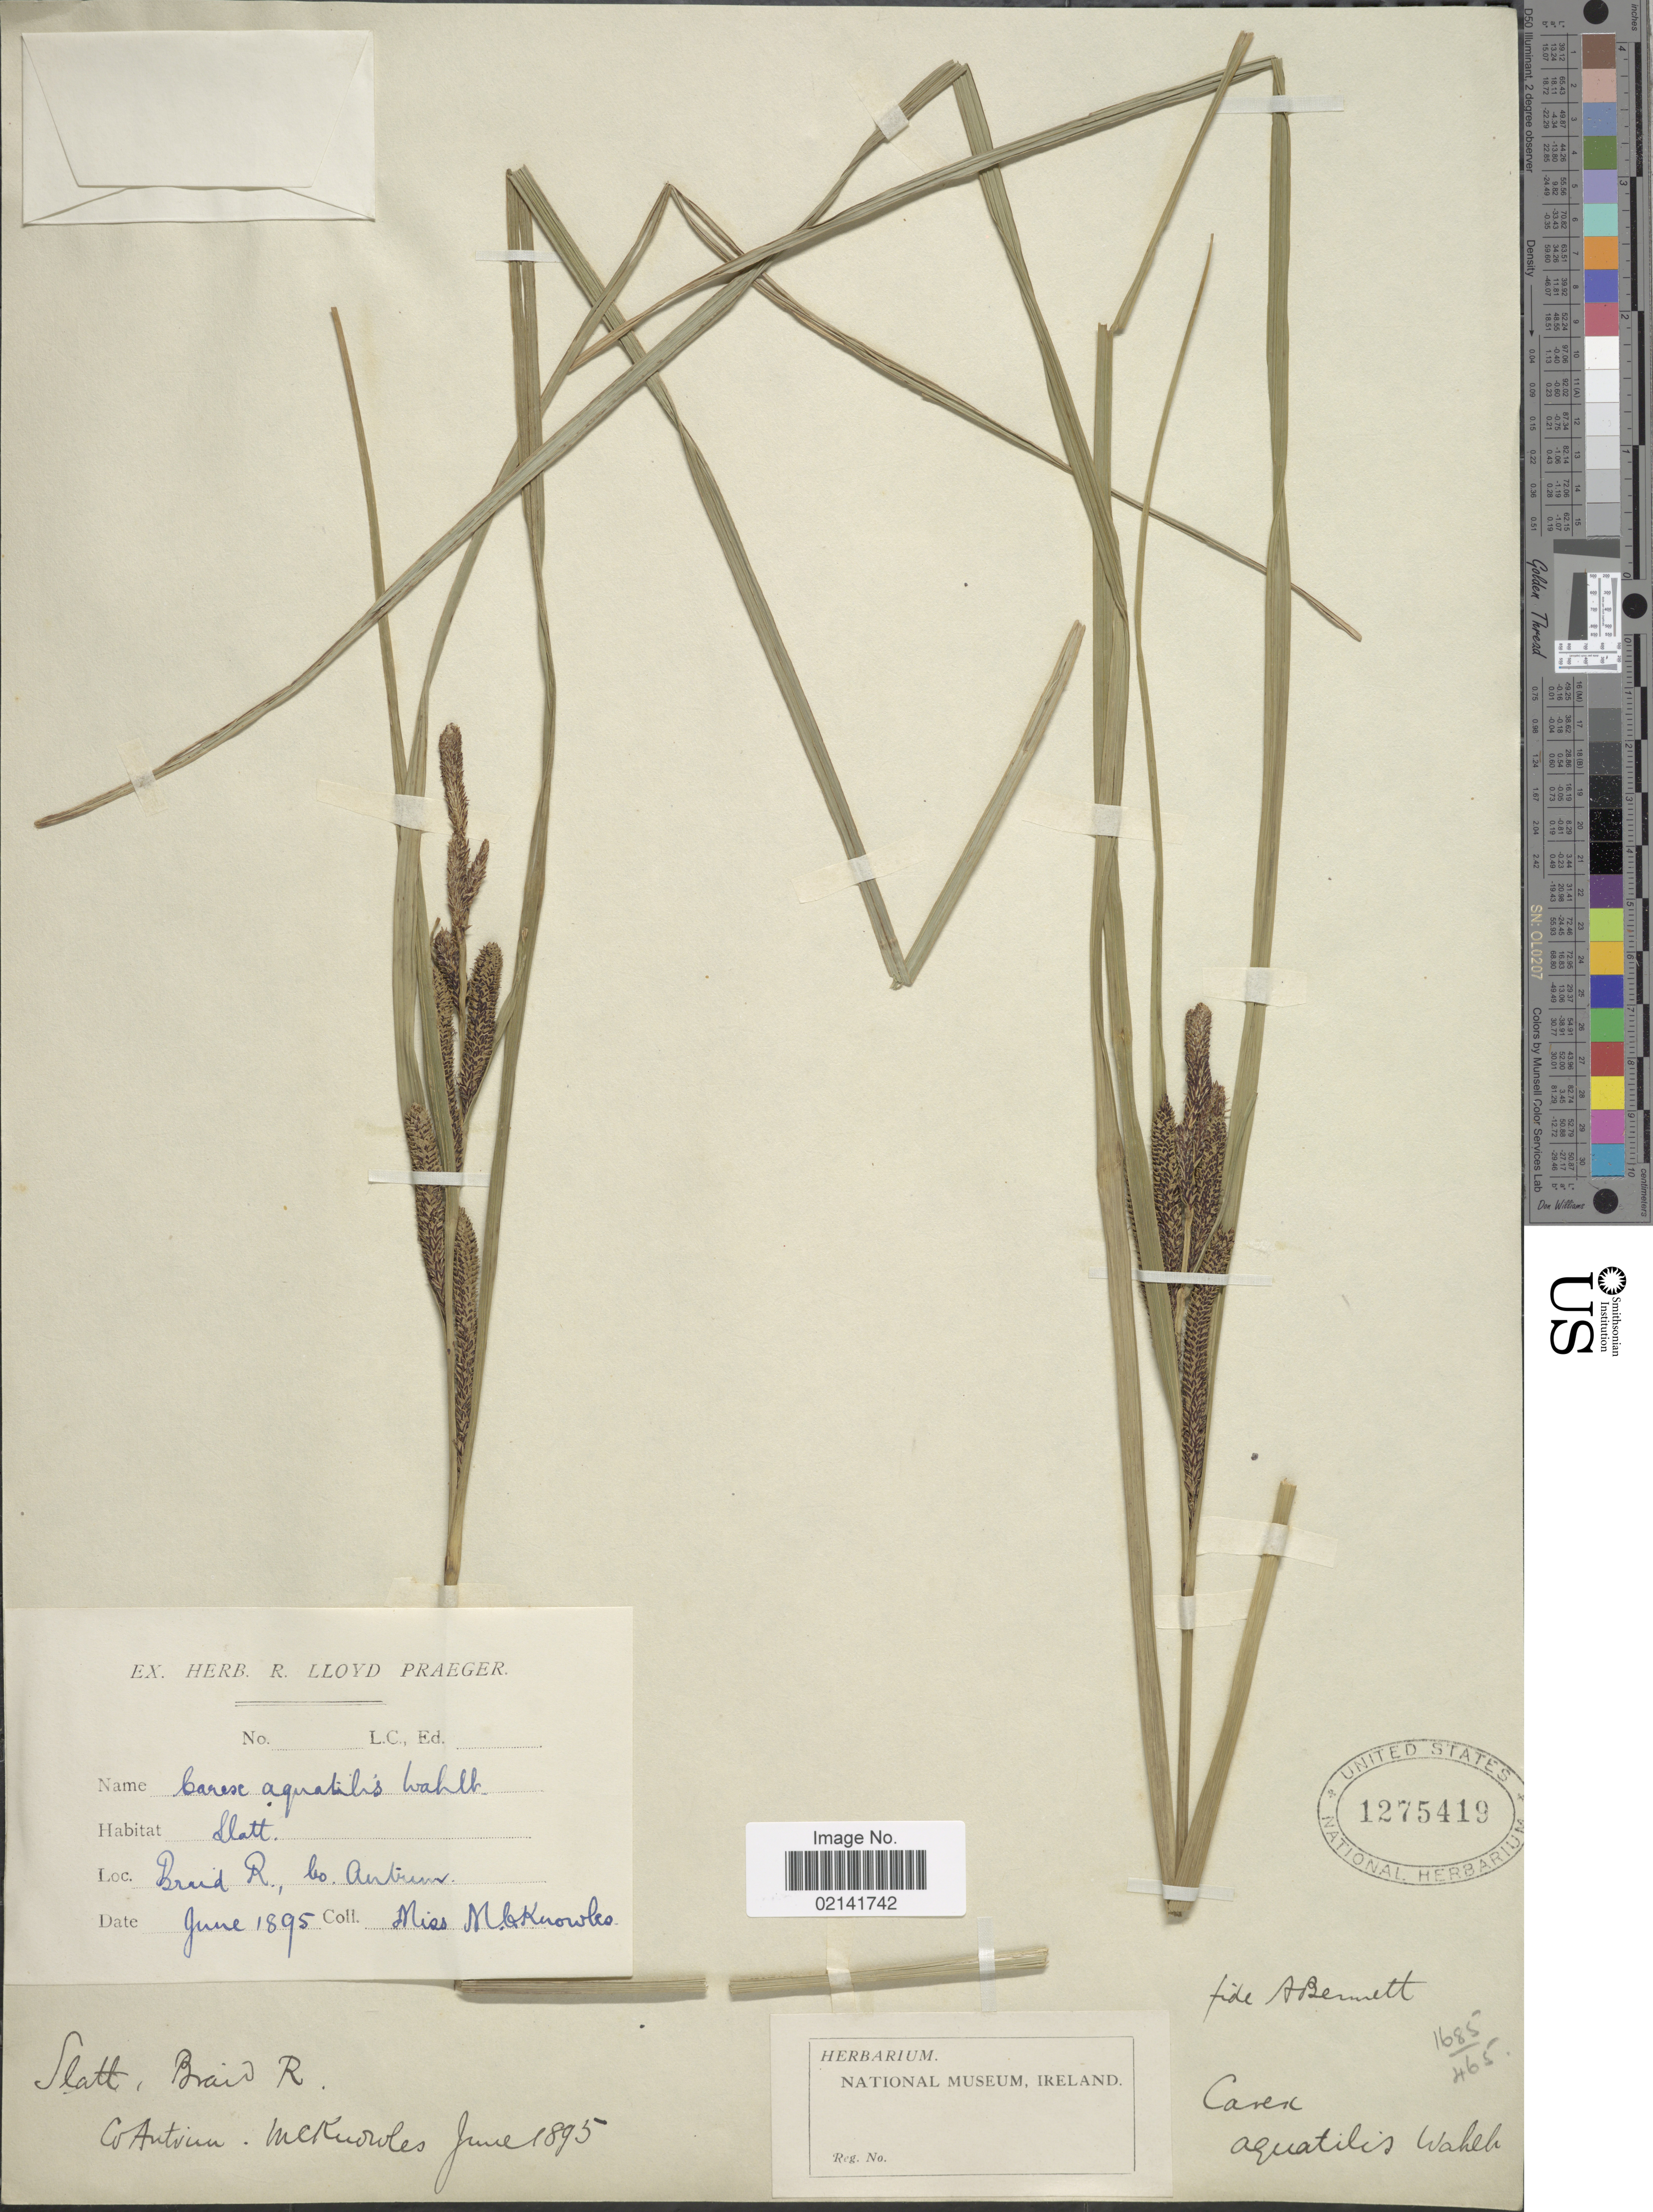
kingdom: Plantae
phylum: Tracheophyta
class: Liliopsida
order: Poales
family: Cyperaceae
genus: Carex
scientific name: Carex aquatilis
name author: Wahlenb.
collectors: M. C. Knowles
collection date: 1895-06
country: United Kingdom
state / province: Northern Ireland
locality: Braid R., Co. Antrim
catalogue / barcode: US 1275419